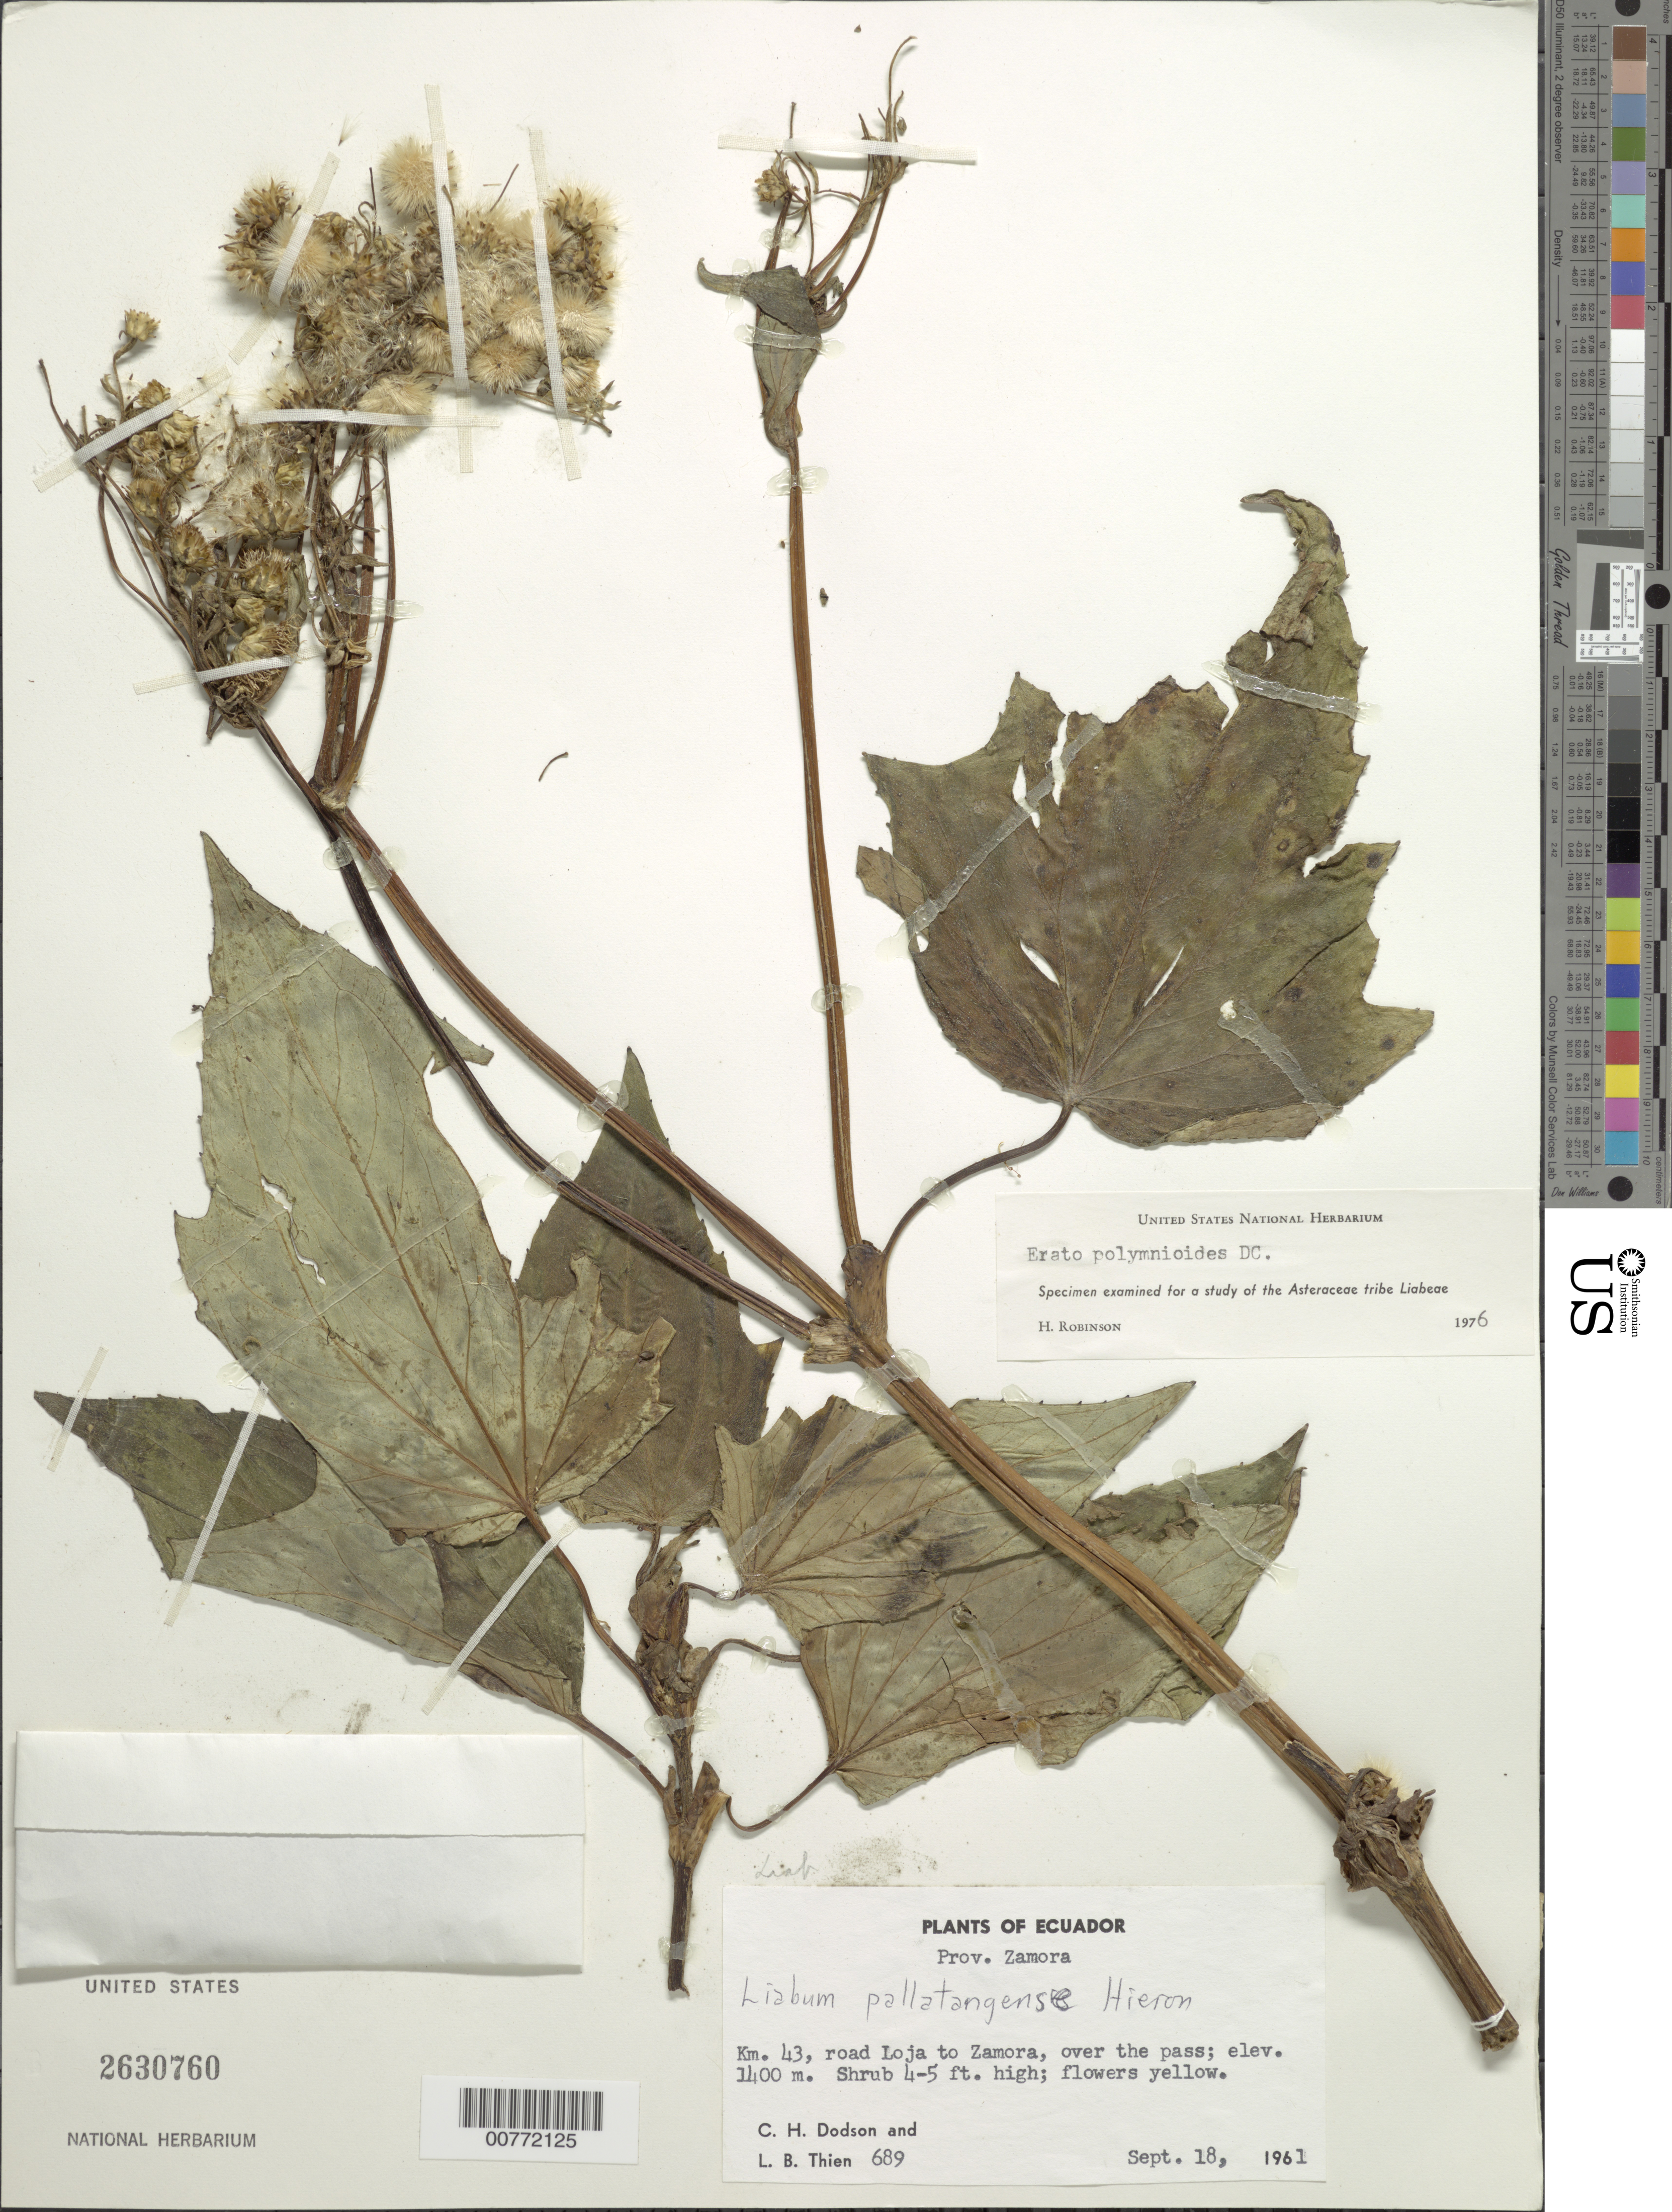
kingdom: Plantae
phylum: Tracheophyta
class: Magnoliopsida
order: Asterales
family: Asteraceae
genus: Erato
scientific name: Erato polymnioides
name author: DC.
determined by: Robinson, Harold E., (US)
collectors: C. H. Dodson & L. Thien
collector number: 689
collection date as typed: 19 September 1961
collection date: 1961-09-19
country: Ecuador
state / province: Zamora-Chinchipe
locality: Loja to Zamora road, km 43, over the pass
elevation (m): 1400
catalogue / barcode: US 2630760